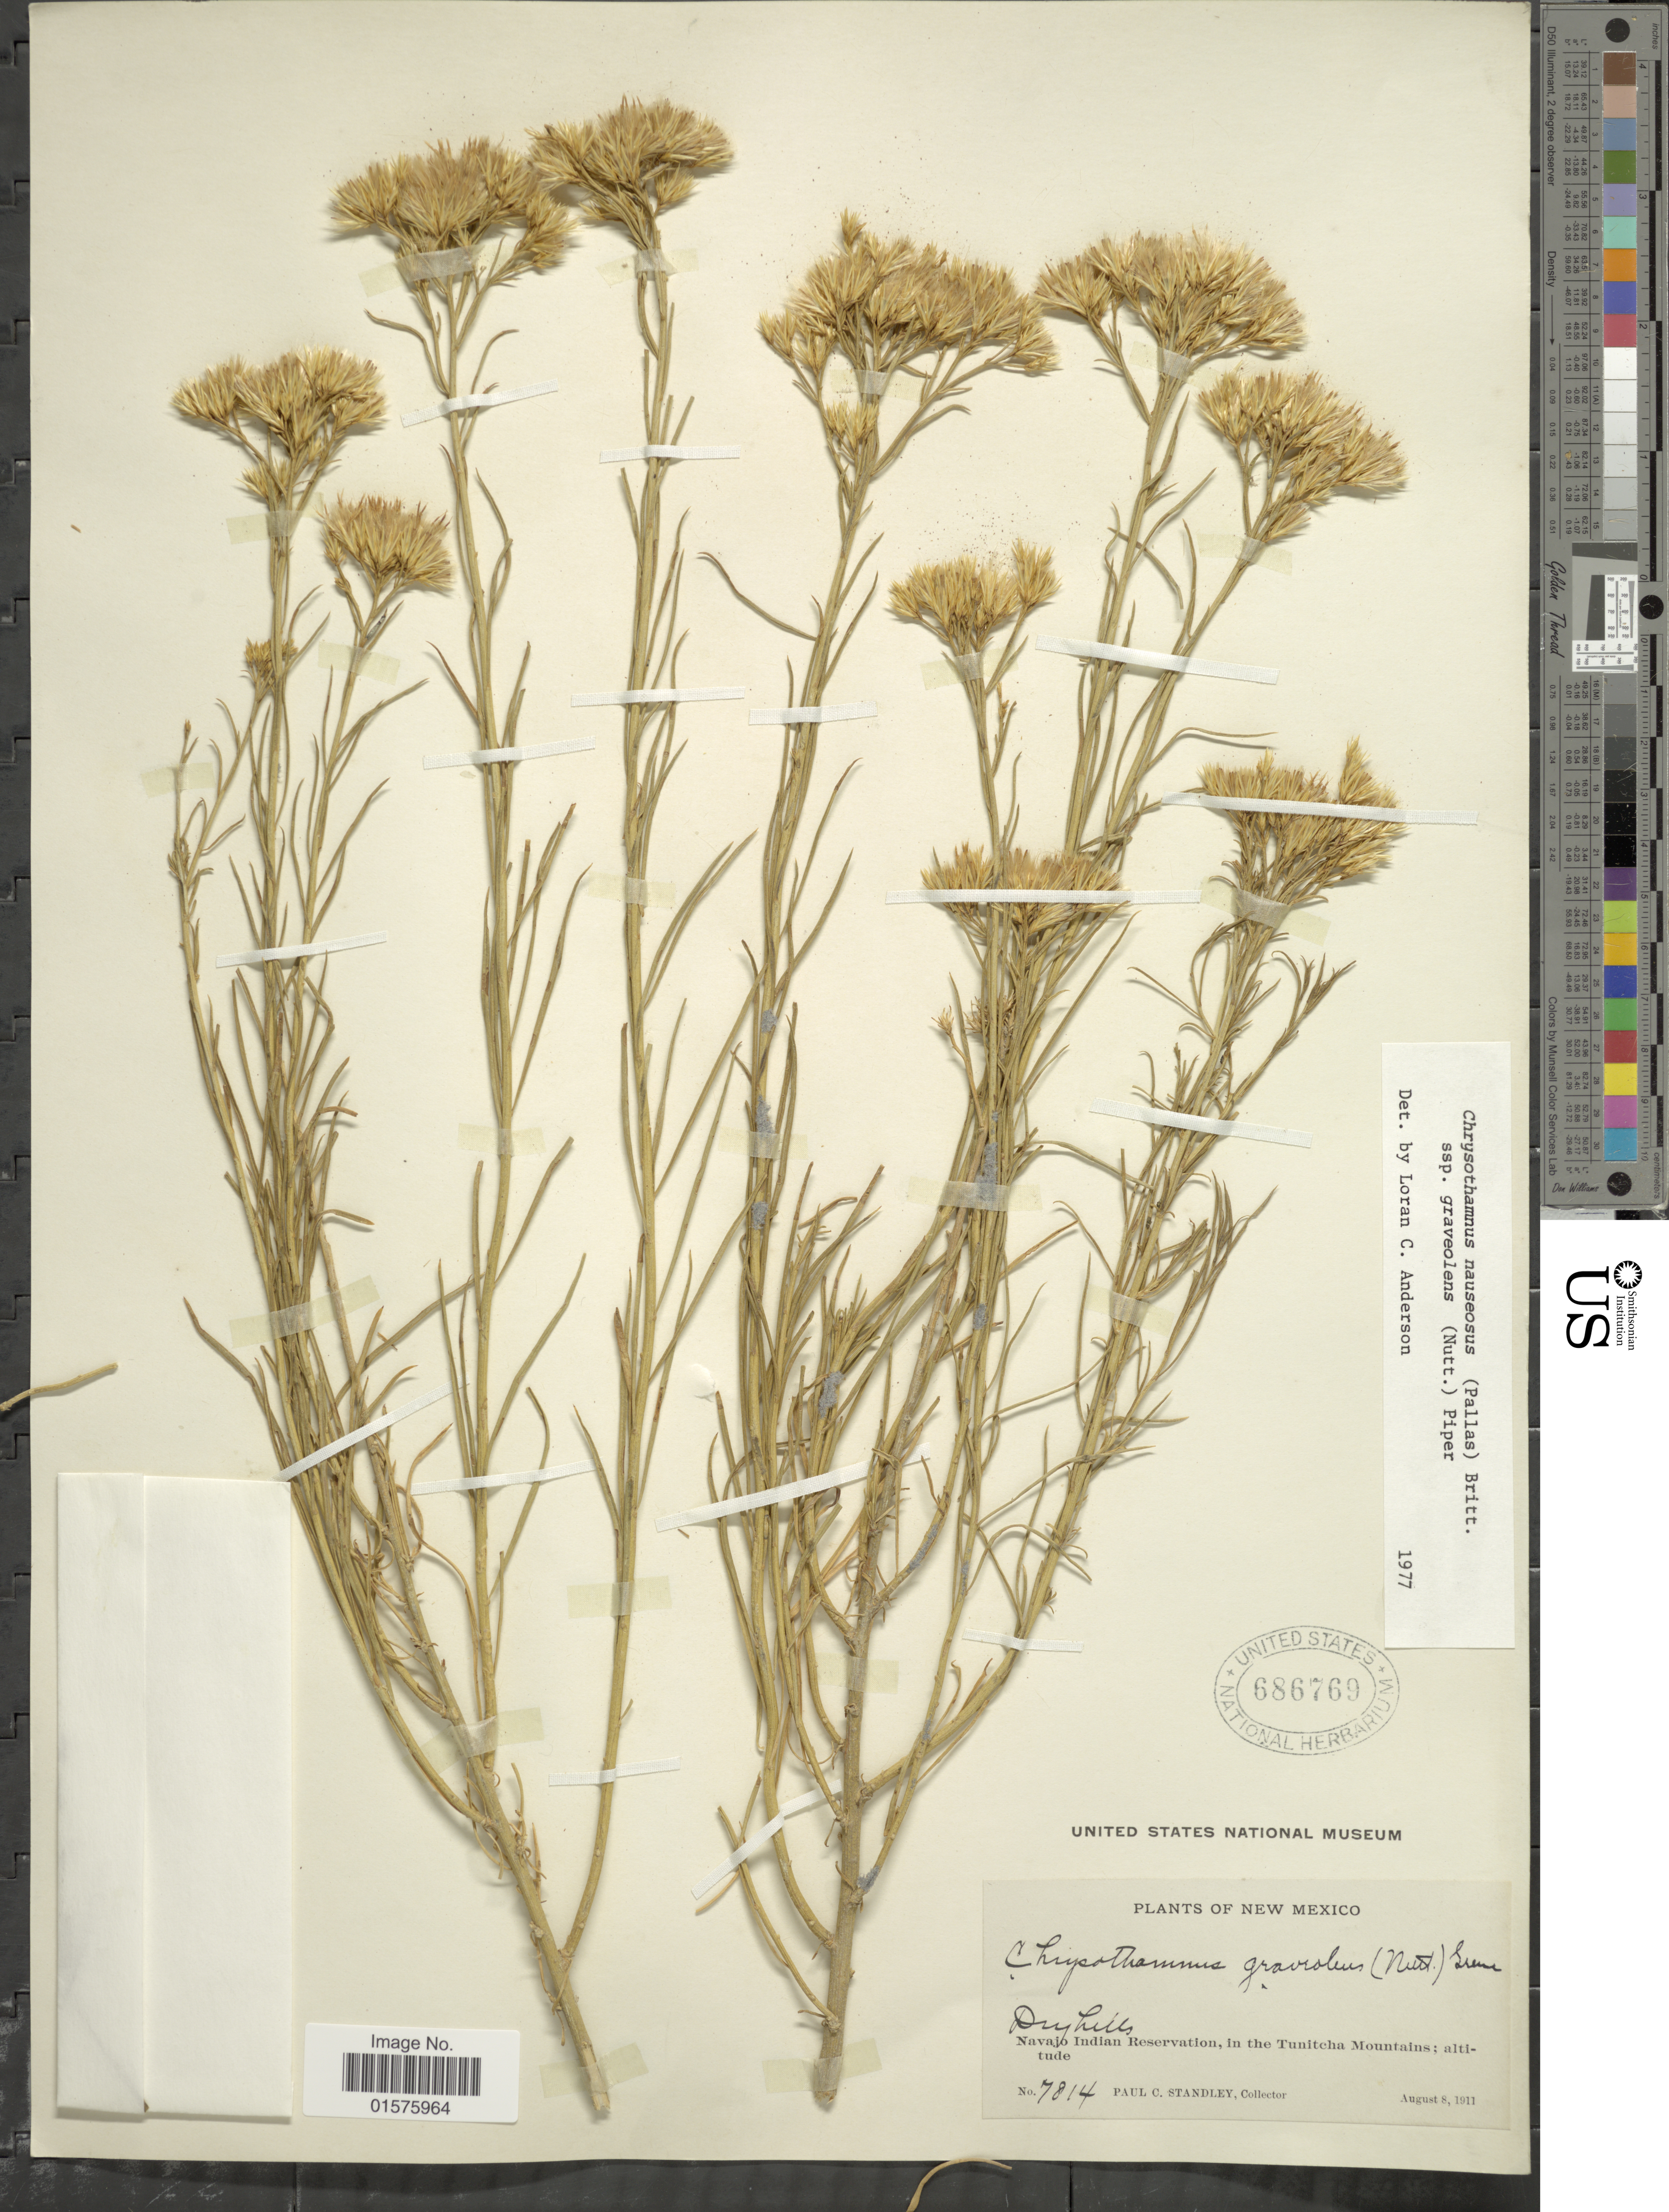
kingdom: Plantae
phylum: Tracheophyta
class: Magnoliopsida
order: Asterales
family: Asteraceae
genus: Ericameria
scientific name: Ericameria nauseosa var. graveolens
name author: (Nutt.) Reveal & Schuyler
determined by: Urbatsch, Lowell E., Curator (LSU), Louisiana State University (UNITED STATES)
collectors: P. C. Standley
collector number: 7814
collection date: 1911-08-08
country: United States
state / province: New Mexico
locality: Navajo Indian Reservation, in the Tunitcha Mountains.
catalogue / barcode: US 686769